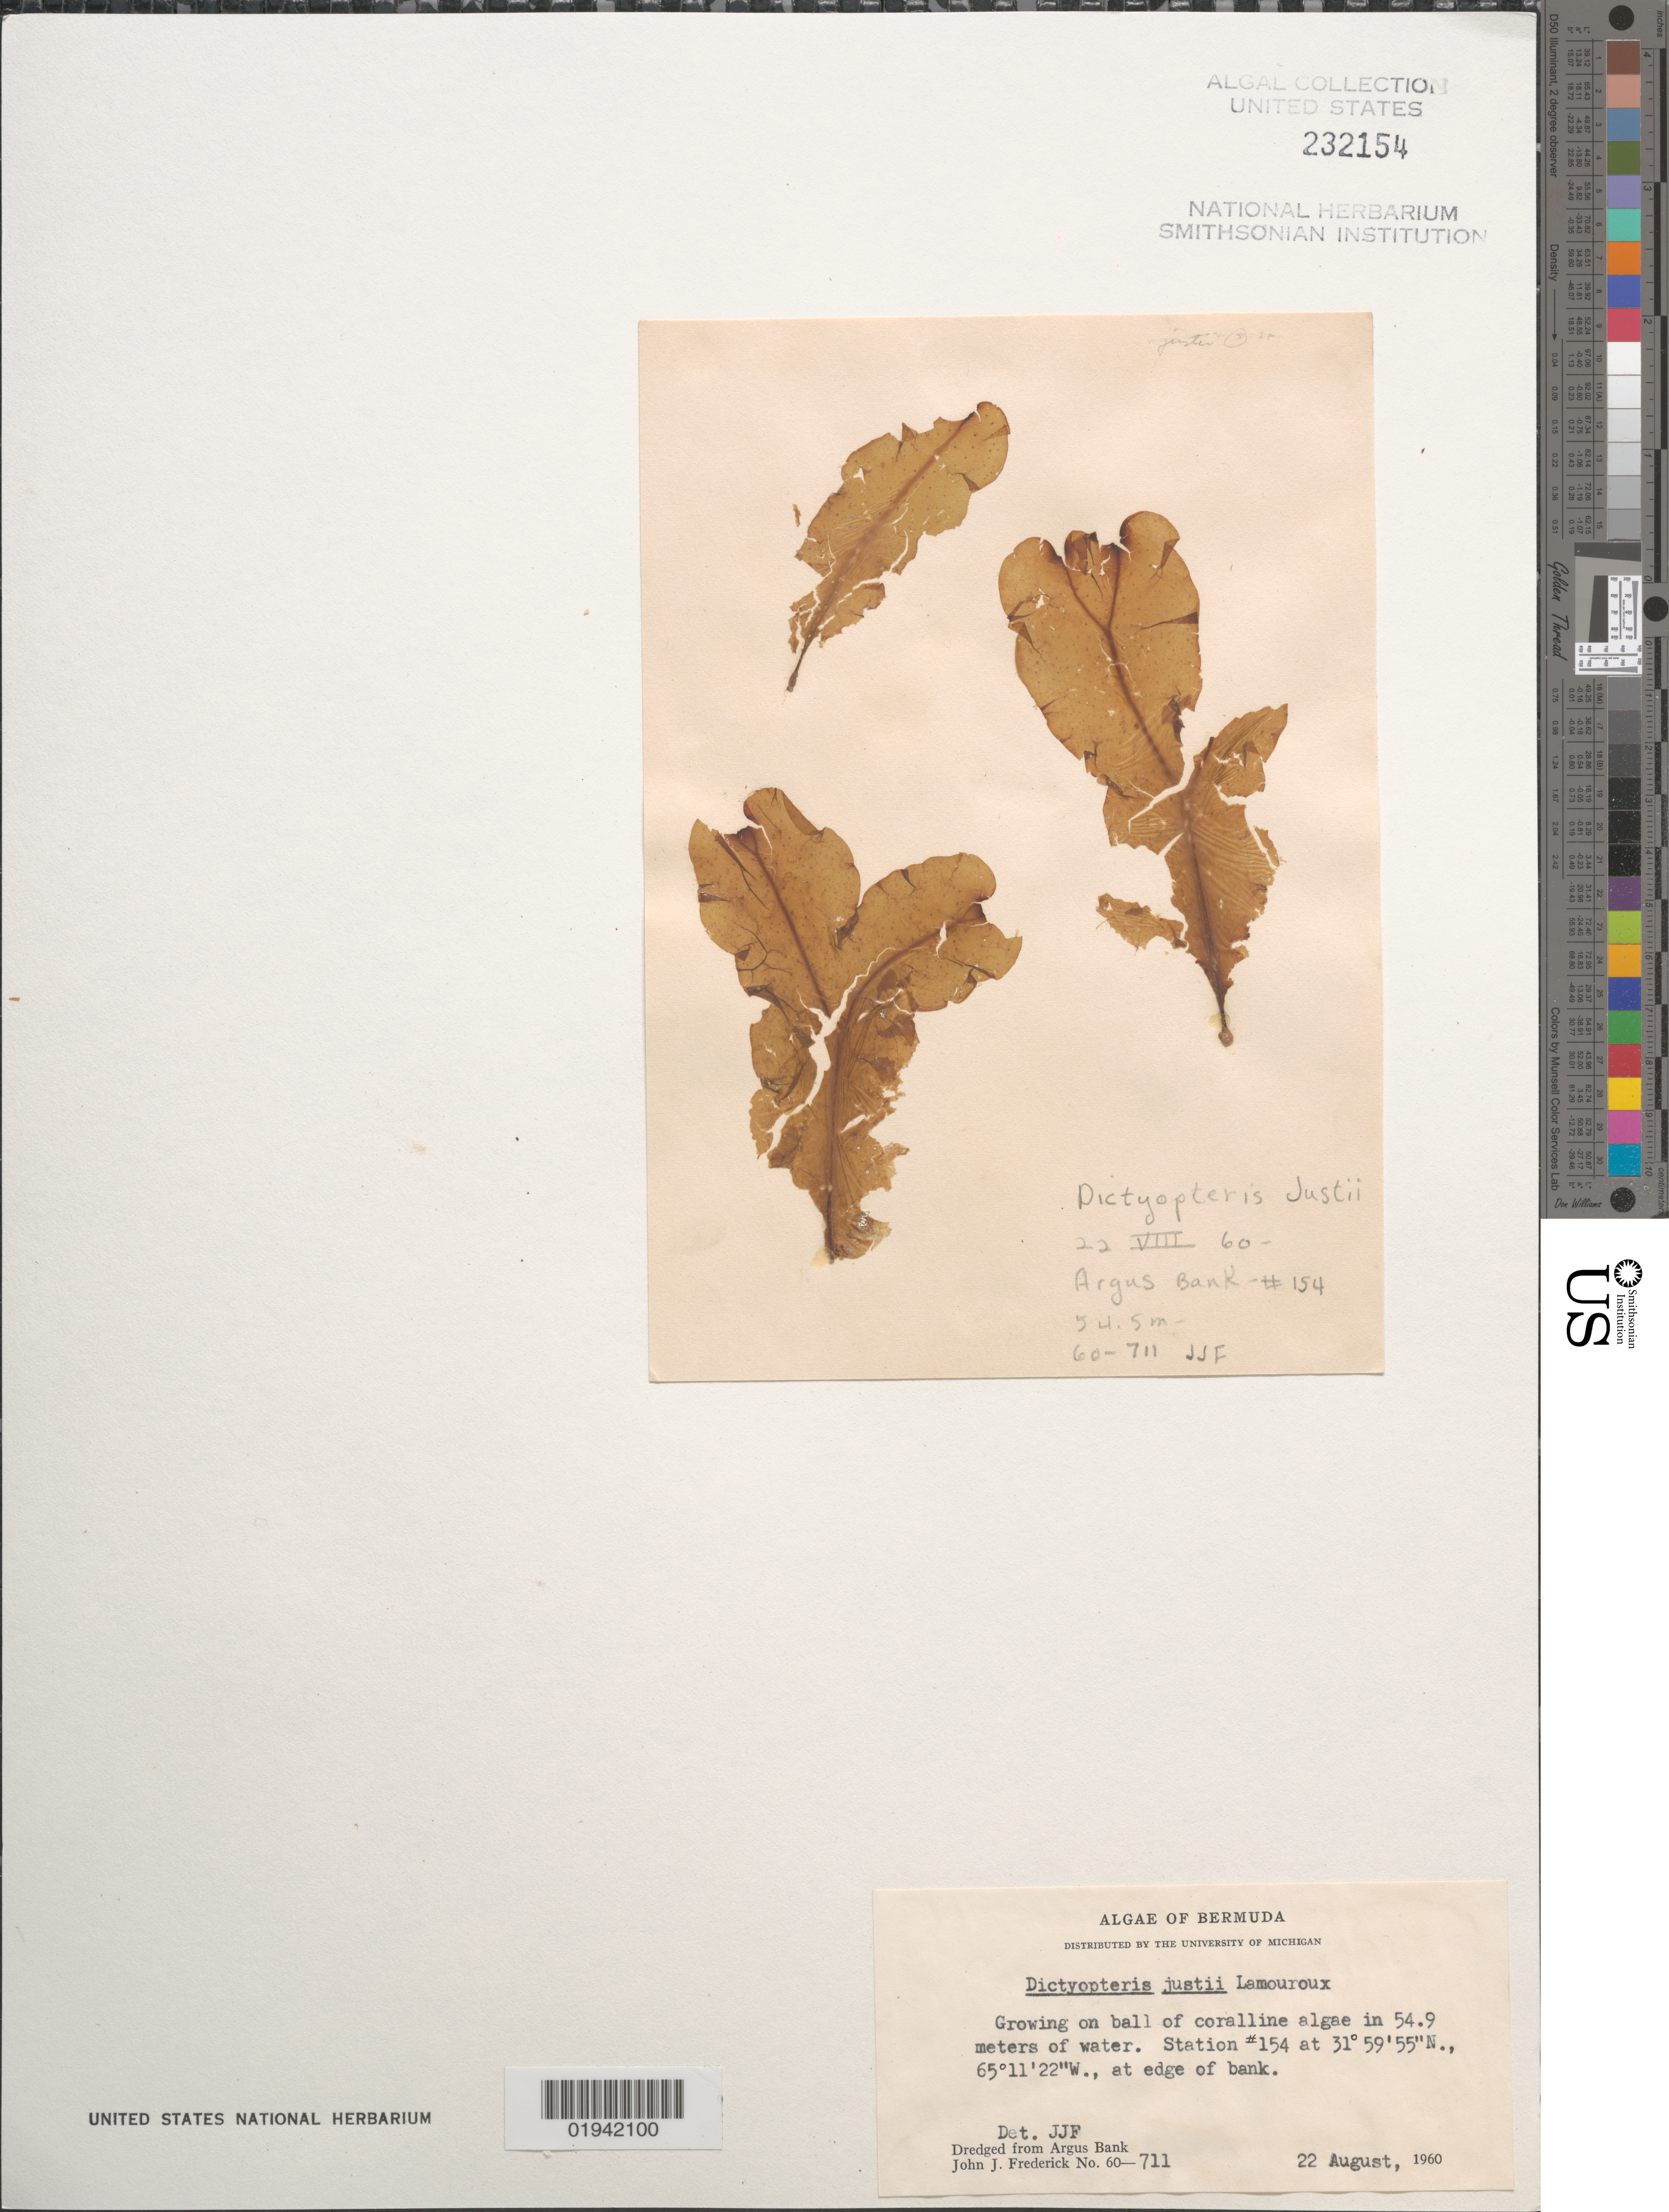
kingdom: Chromista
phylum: Ochrophyta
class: Phaeophyceae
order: Dictyotales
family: Dictyotaceae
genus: Dictyopteris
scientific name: Dictyopteris justii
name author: J.V.Lamouroux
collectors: J. Frederick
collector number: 60-711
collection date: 1960-08-22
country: Bermuda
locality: Station #154, at edge of bank. Dredged from Argus Bank.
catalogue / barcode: US 232154